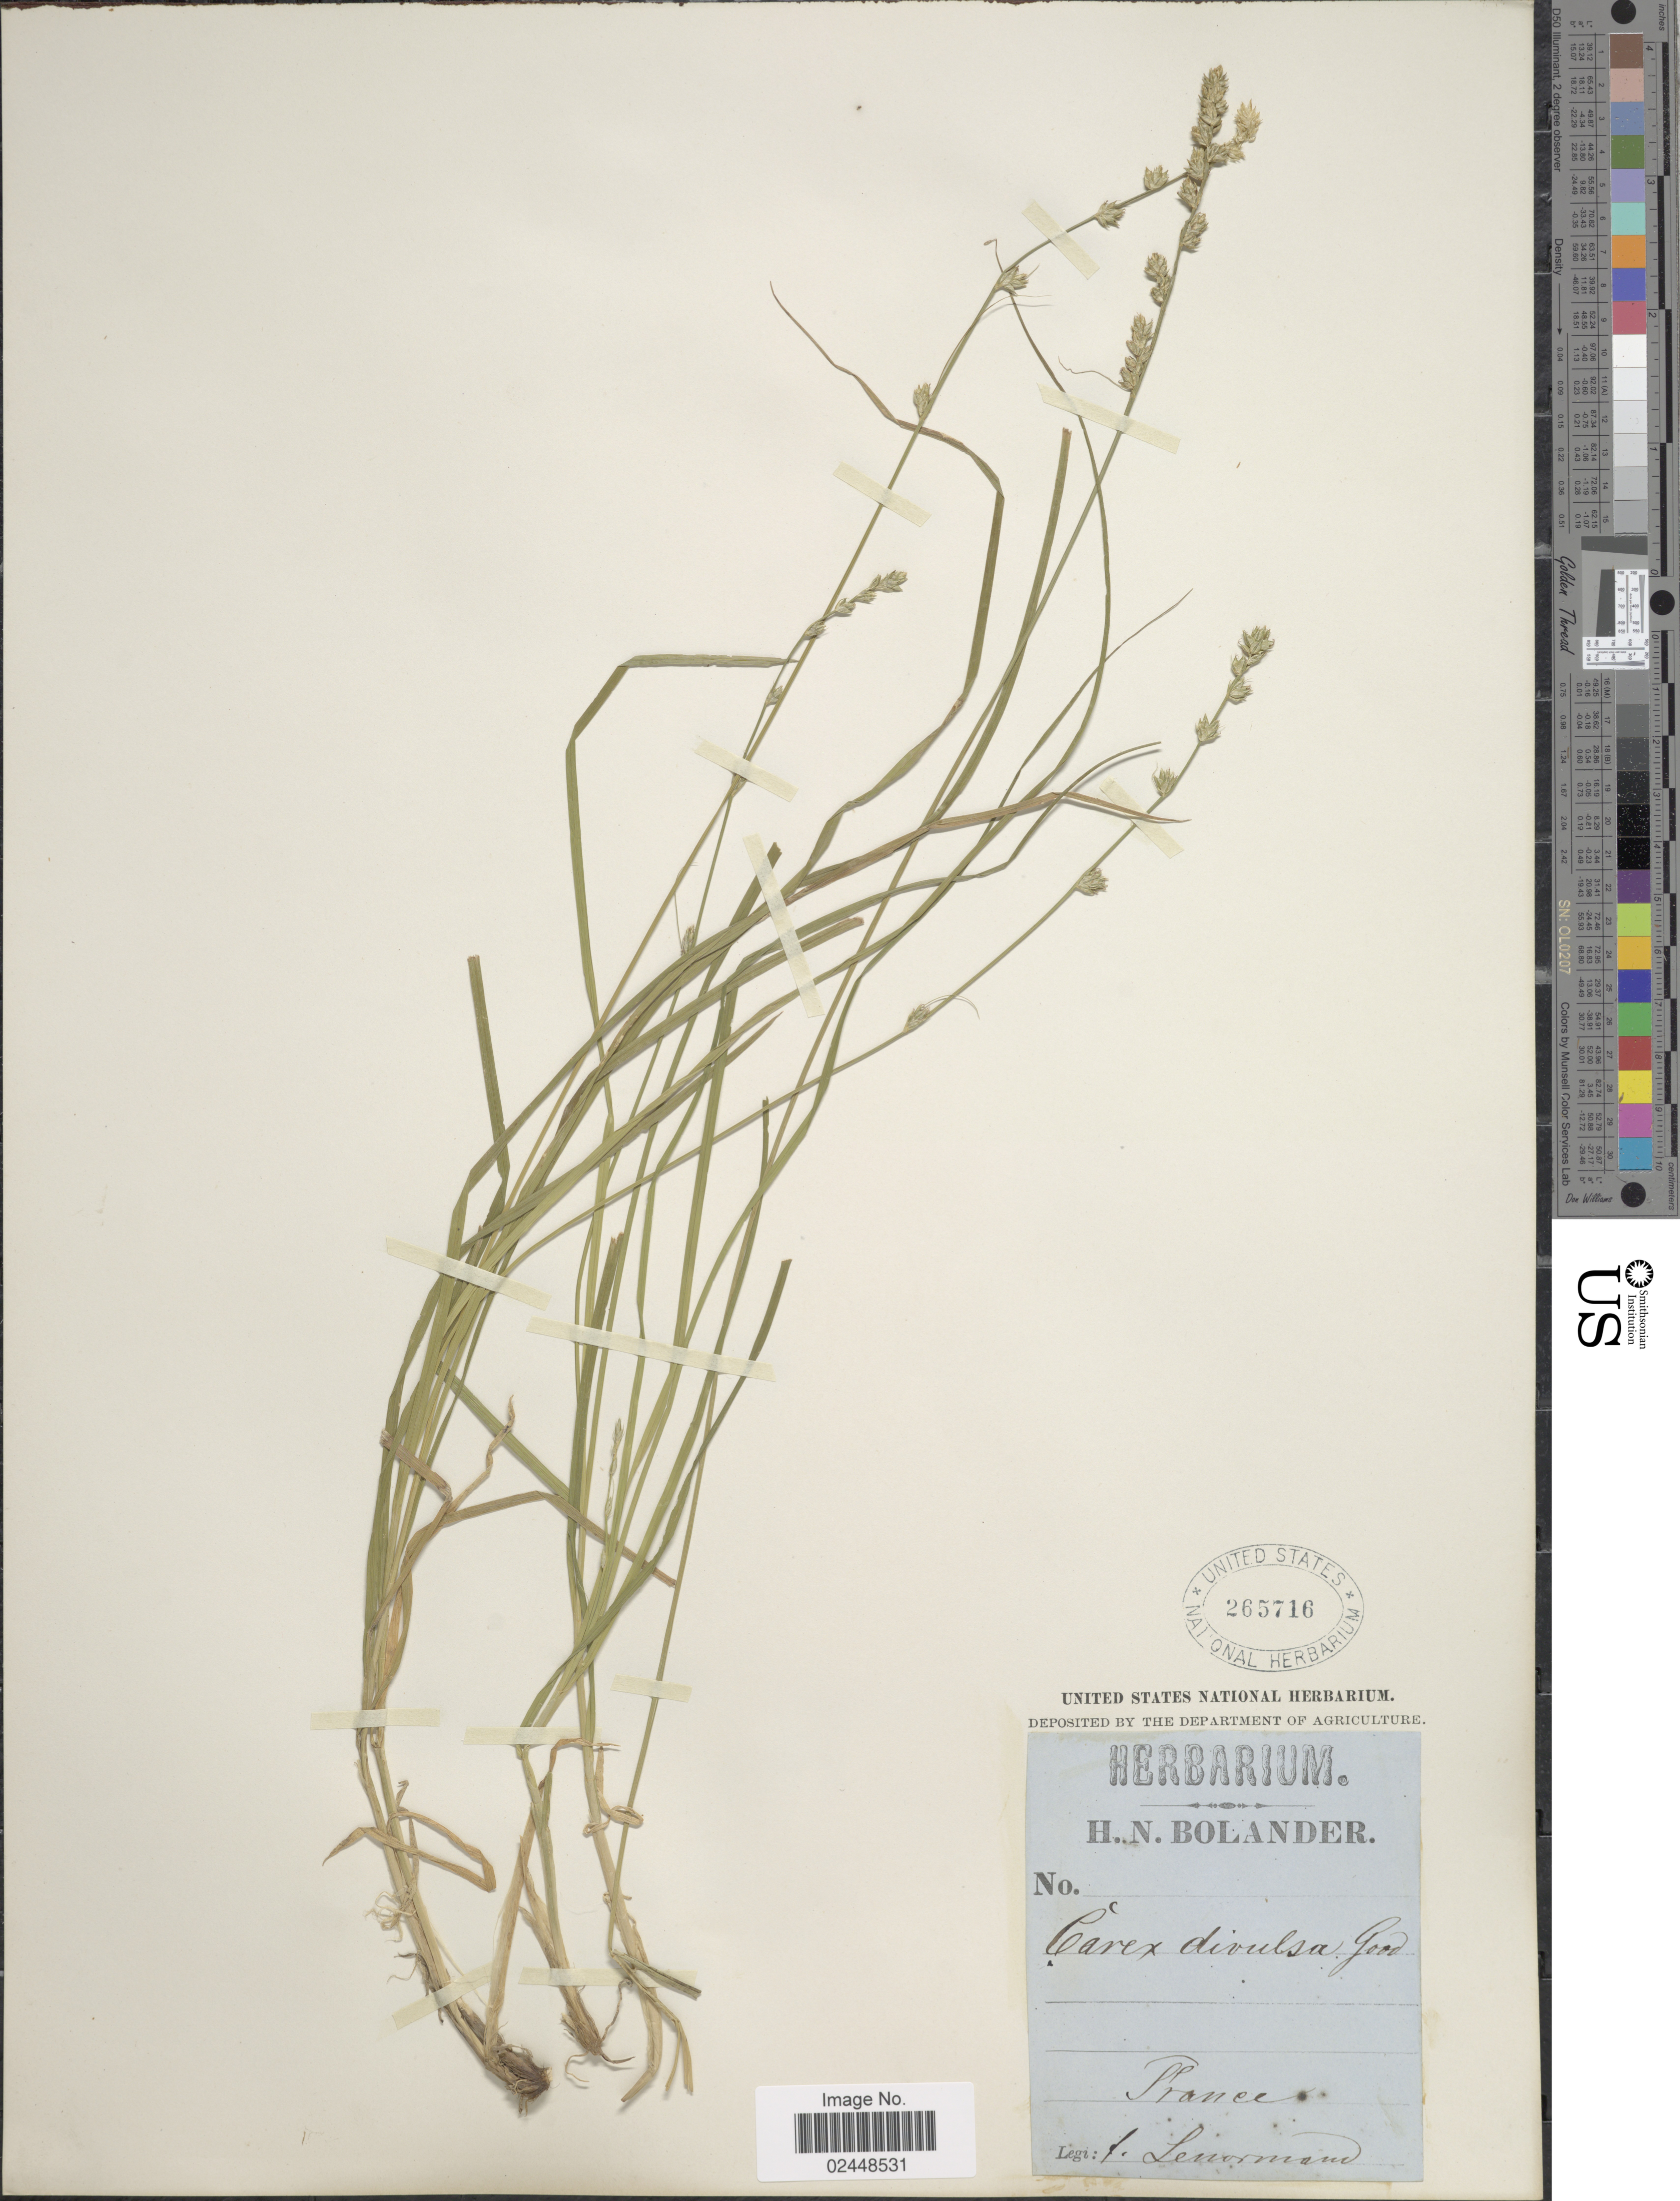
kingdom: Plantae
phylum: Tracheophyta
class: Liliopsida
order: Poales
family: Cyperaceae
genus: Carex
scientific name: Carex divulsa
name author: Stokes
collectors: S. Lenormand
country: France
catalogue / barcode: US 265716